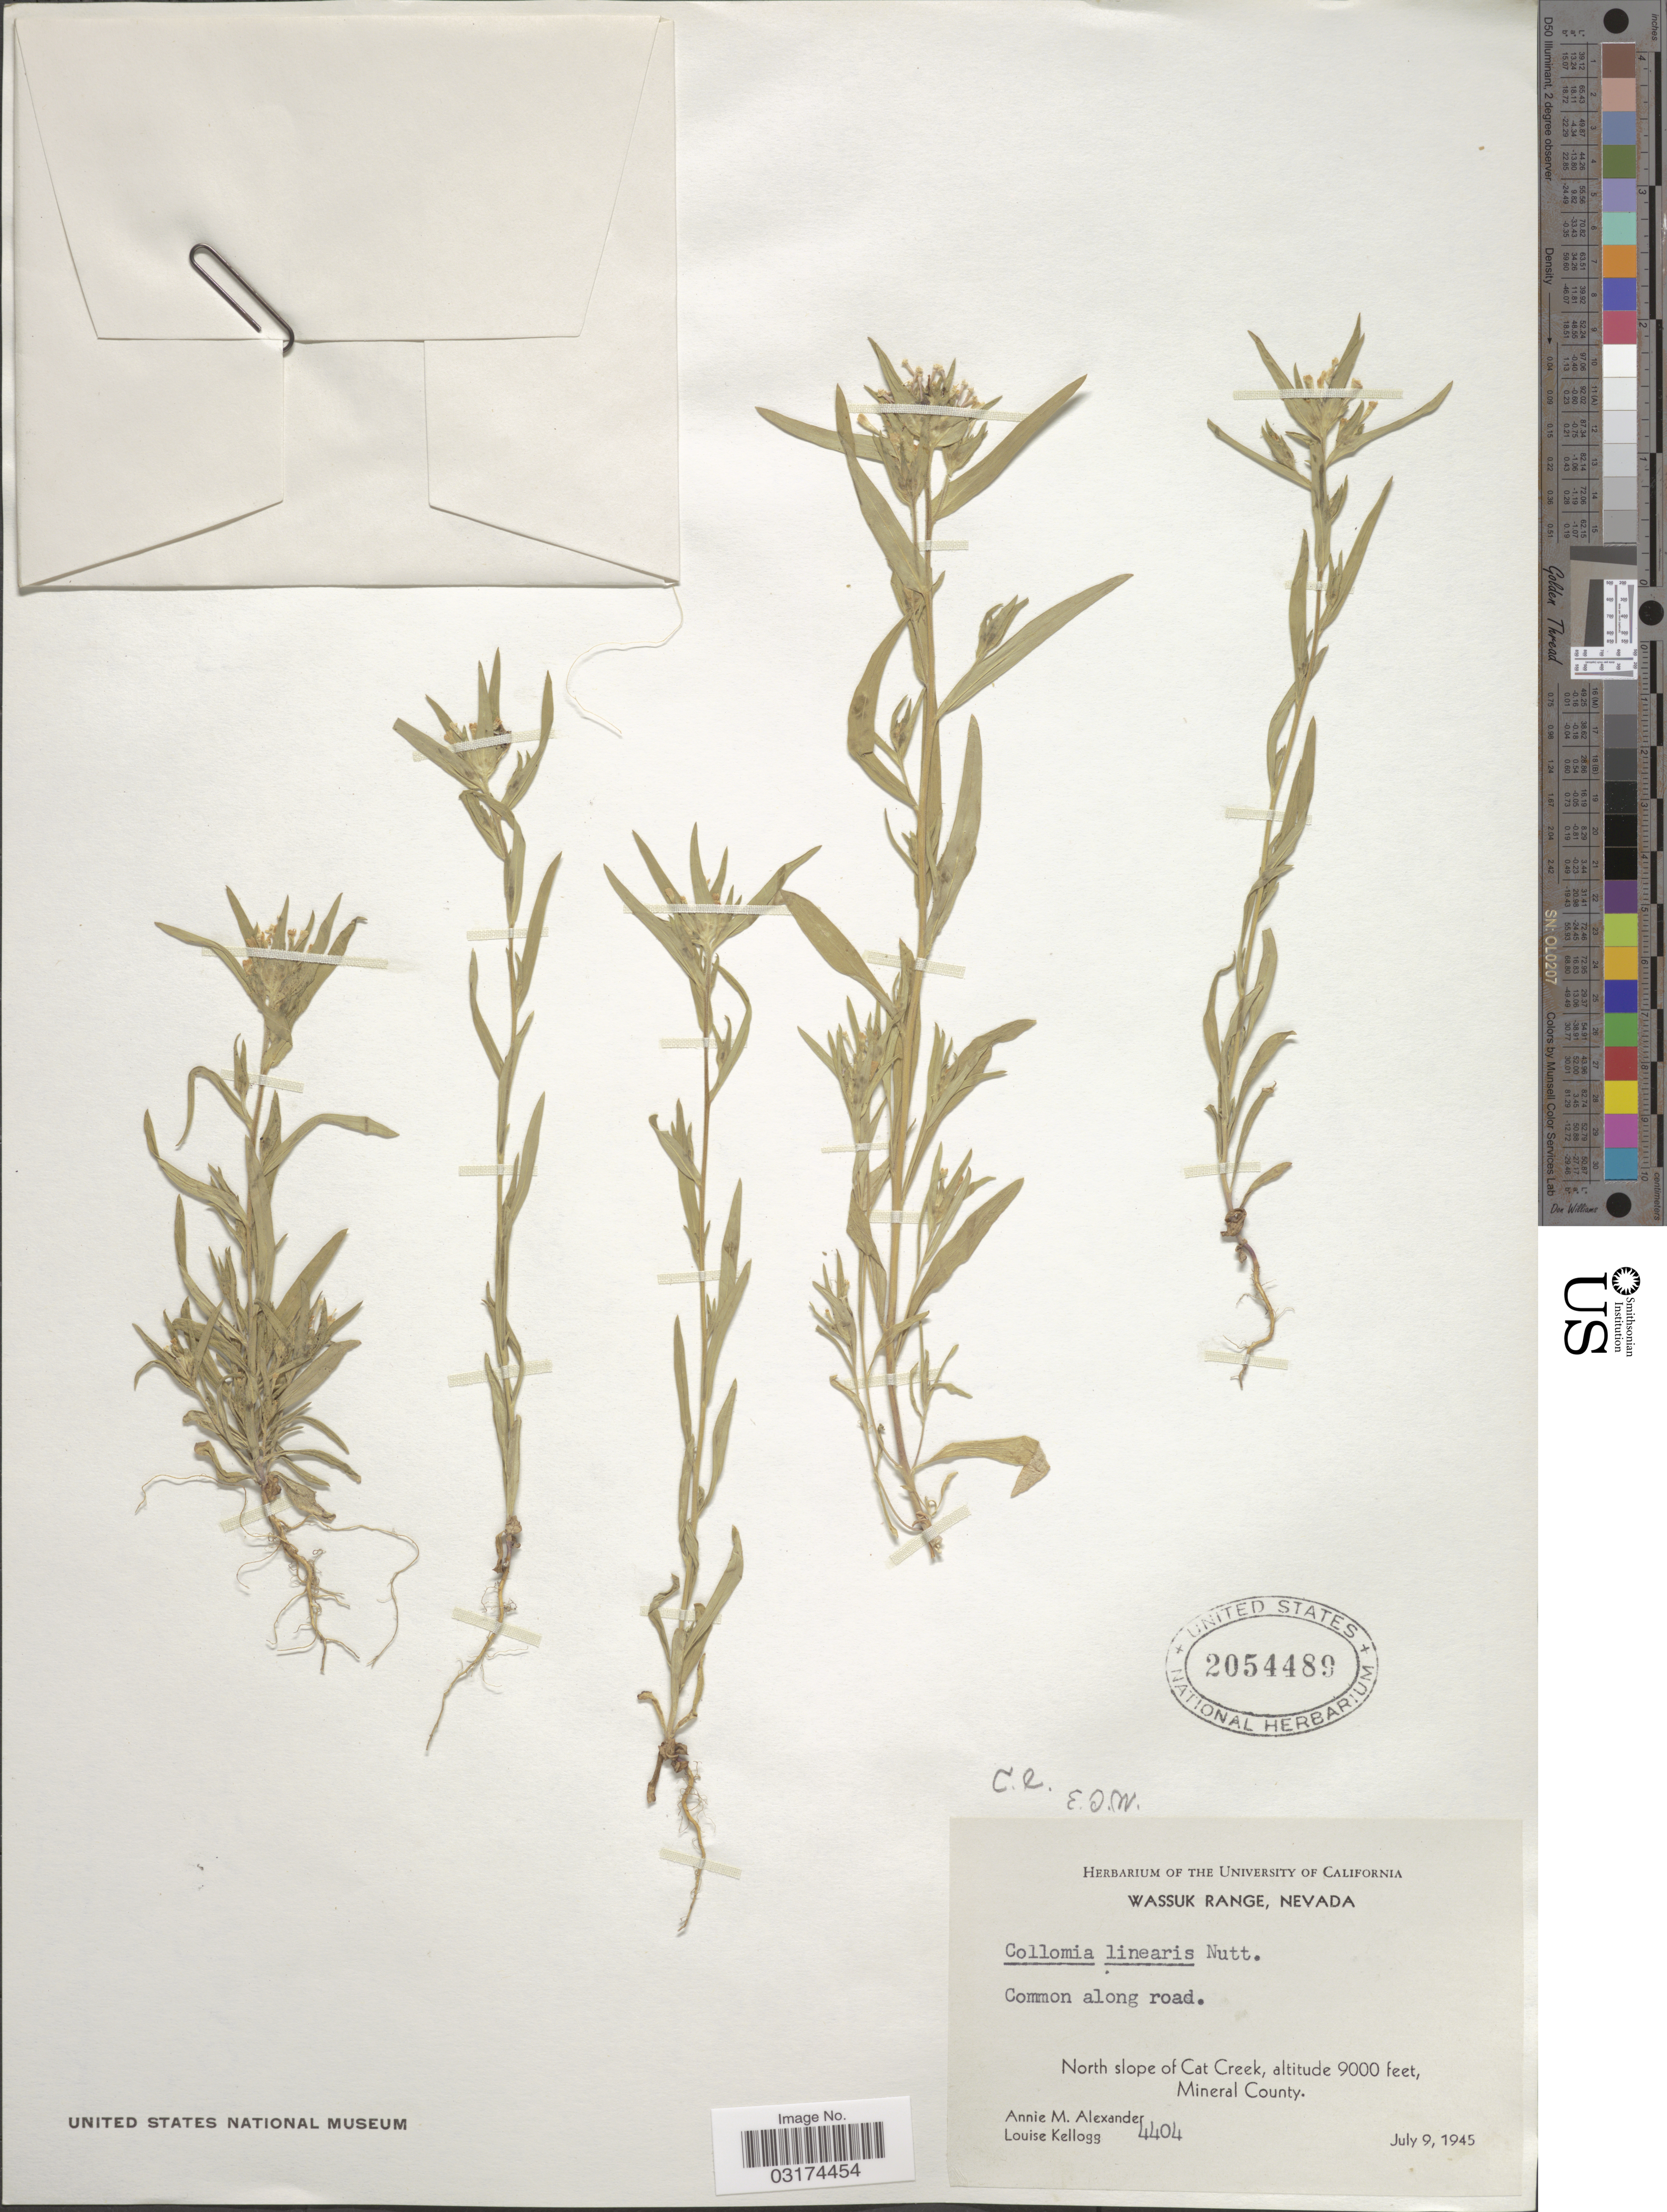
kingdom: Plantae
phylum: Tracheophyta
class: Magnoliopsida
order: Ericales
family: Polemoniaceae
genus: Collomia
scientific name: Collomia linearis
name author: Nutt.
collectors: A. M. Alexander & L. Kellogg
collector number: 4404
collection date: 1945-07-09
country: United States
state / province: Nevada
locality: Wassuk Range. North slope of Cat Creek, Mineral County.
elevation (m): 2743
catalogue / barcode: US 2054489